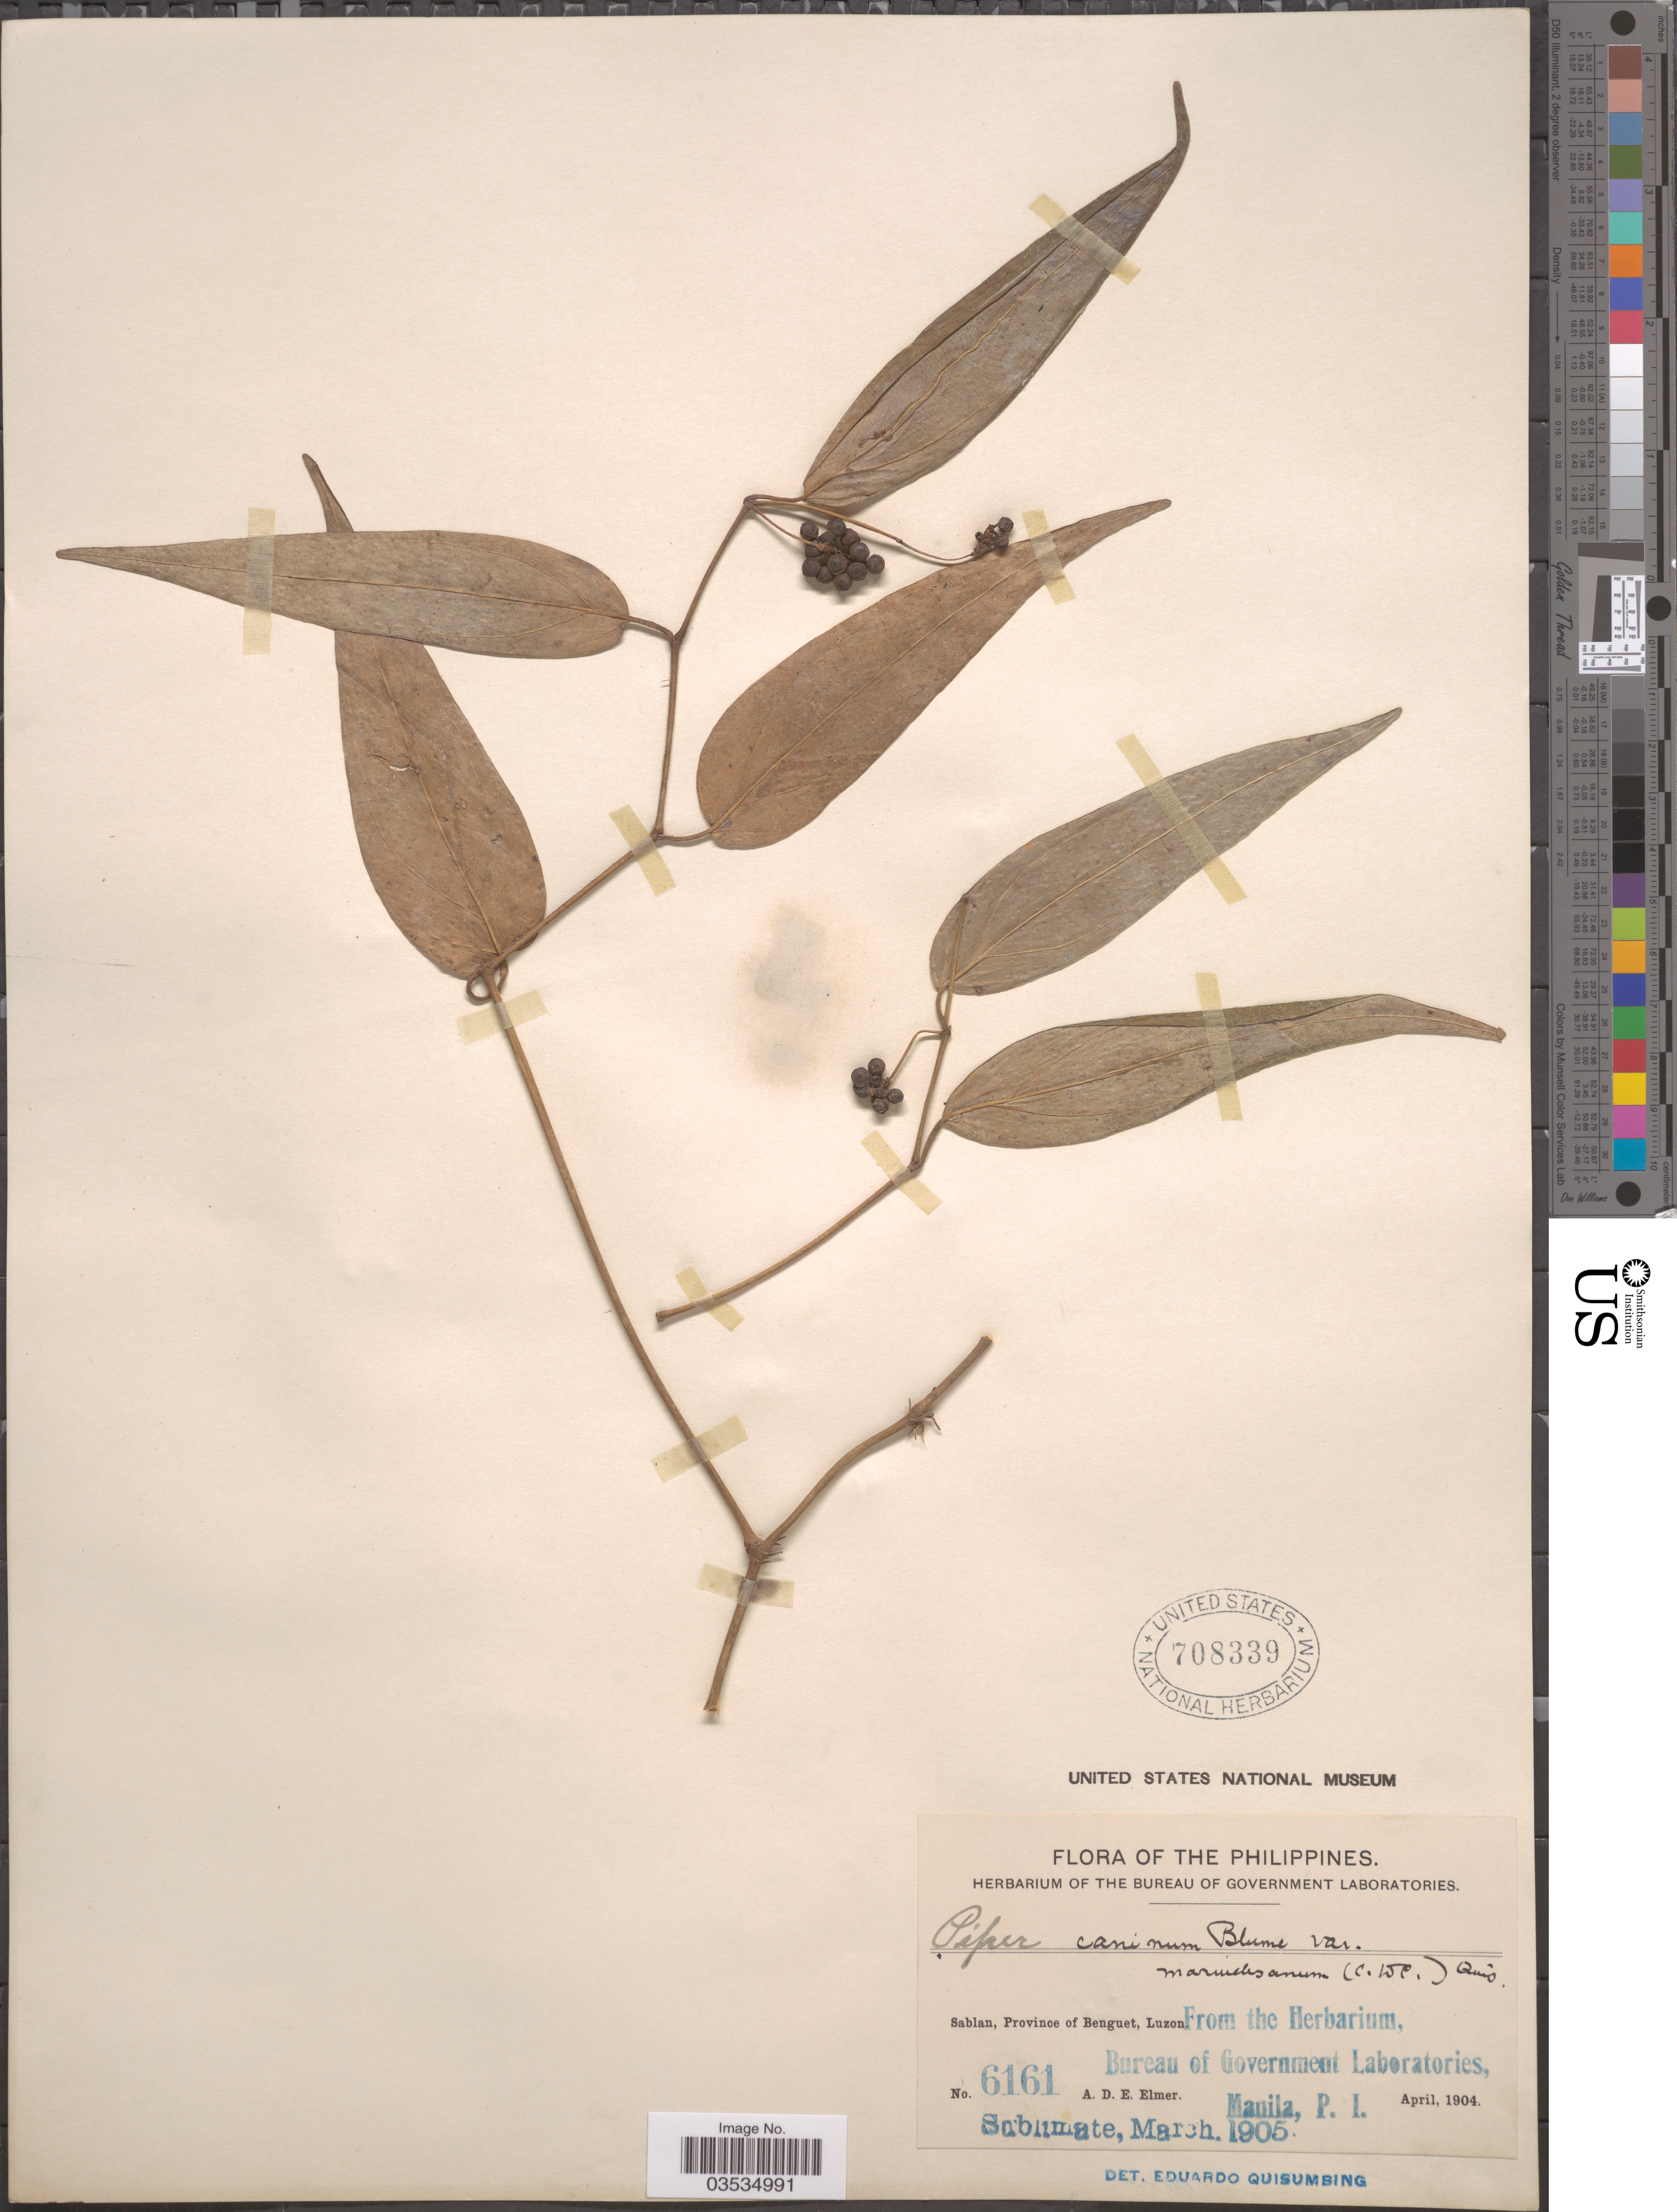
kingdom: Plantae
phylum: Tracheophyta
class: Magnoliopsida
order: Piperales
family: Piperaceae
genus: Piper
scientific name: Piper viminale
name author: Opiz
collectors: A. D. E. Elmer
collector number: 6161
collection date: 1904-04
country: Philippines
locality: Sablan, Province of Benguet, Luzon.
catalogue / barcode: US 708339